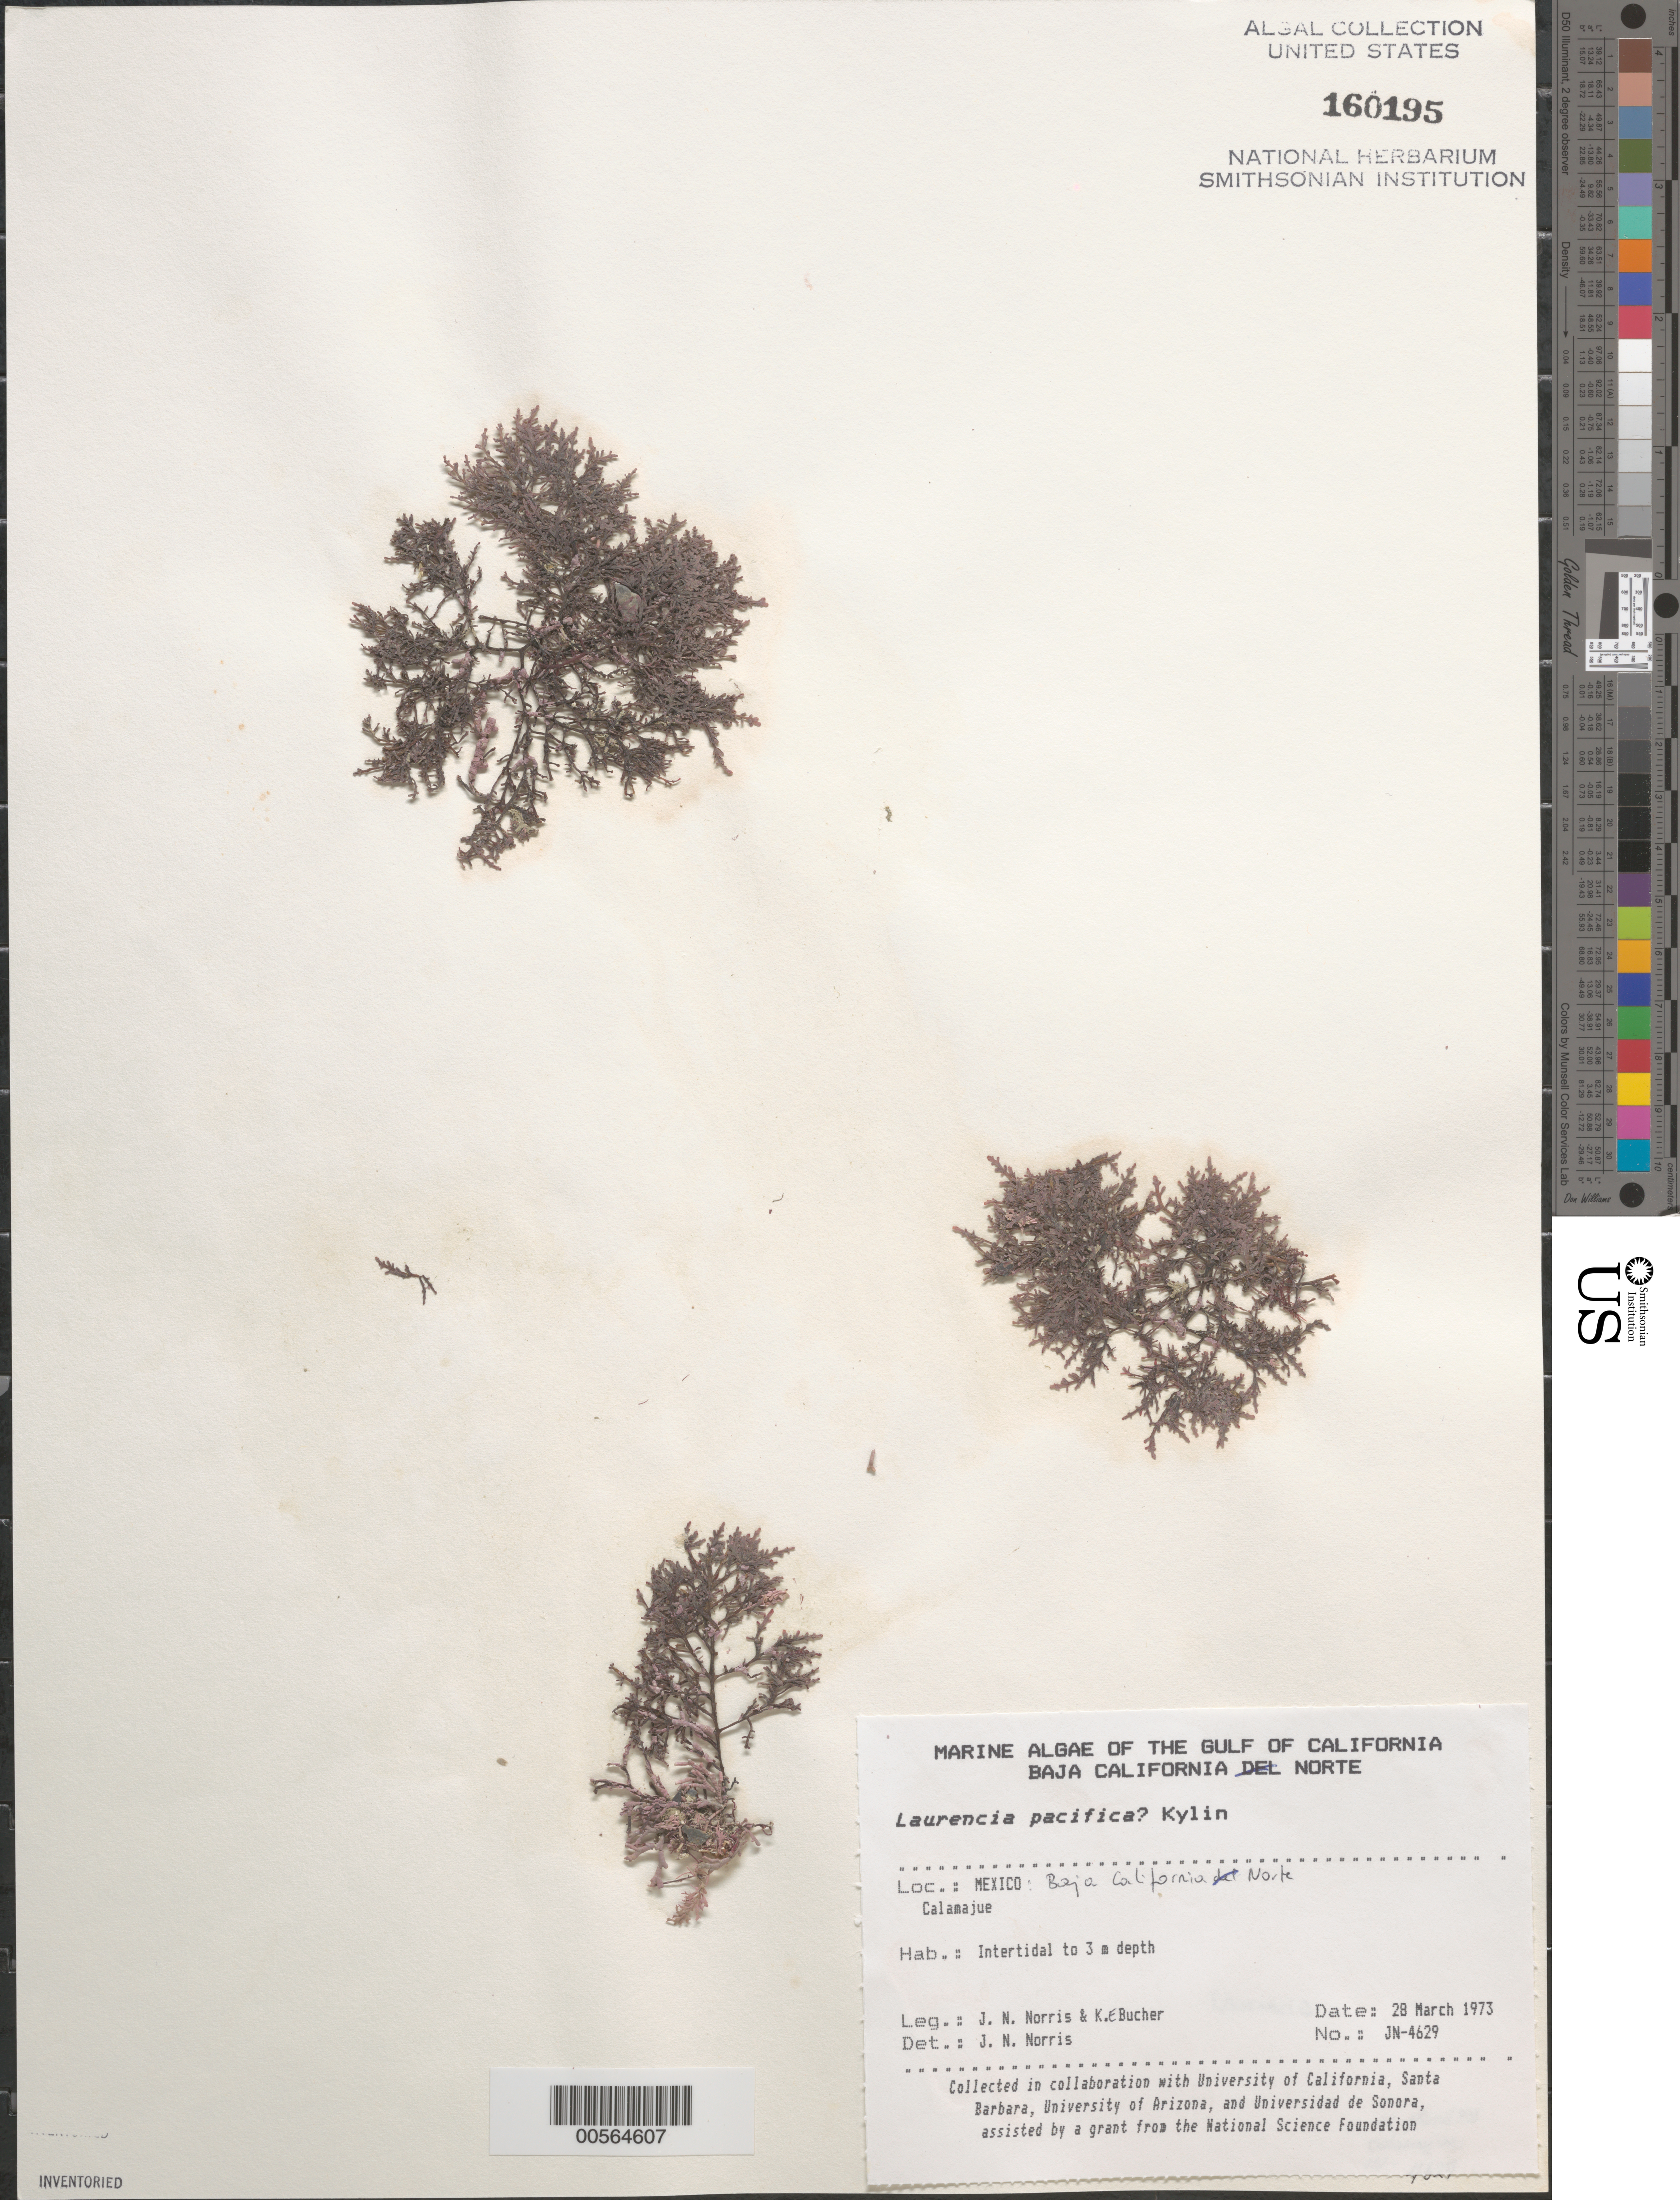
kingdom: Plantae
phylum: Rhodophyta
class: Florideophyceae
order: Ceramiales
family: Rhodomelaceae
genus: Laurencia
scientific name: Laurencia pacifica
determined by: Norris, James N.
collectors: J. N. Norris & K. E. Bucher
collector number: JN-4629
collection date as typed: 28 Mar 1973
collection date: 1973-03-28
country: Mexico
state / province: Baja California Norte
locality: Calamajue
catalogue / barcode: US 160195